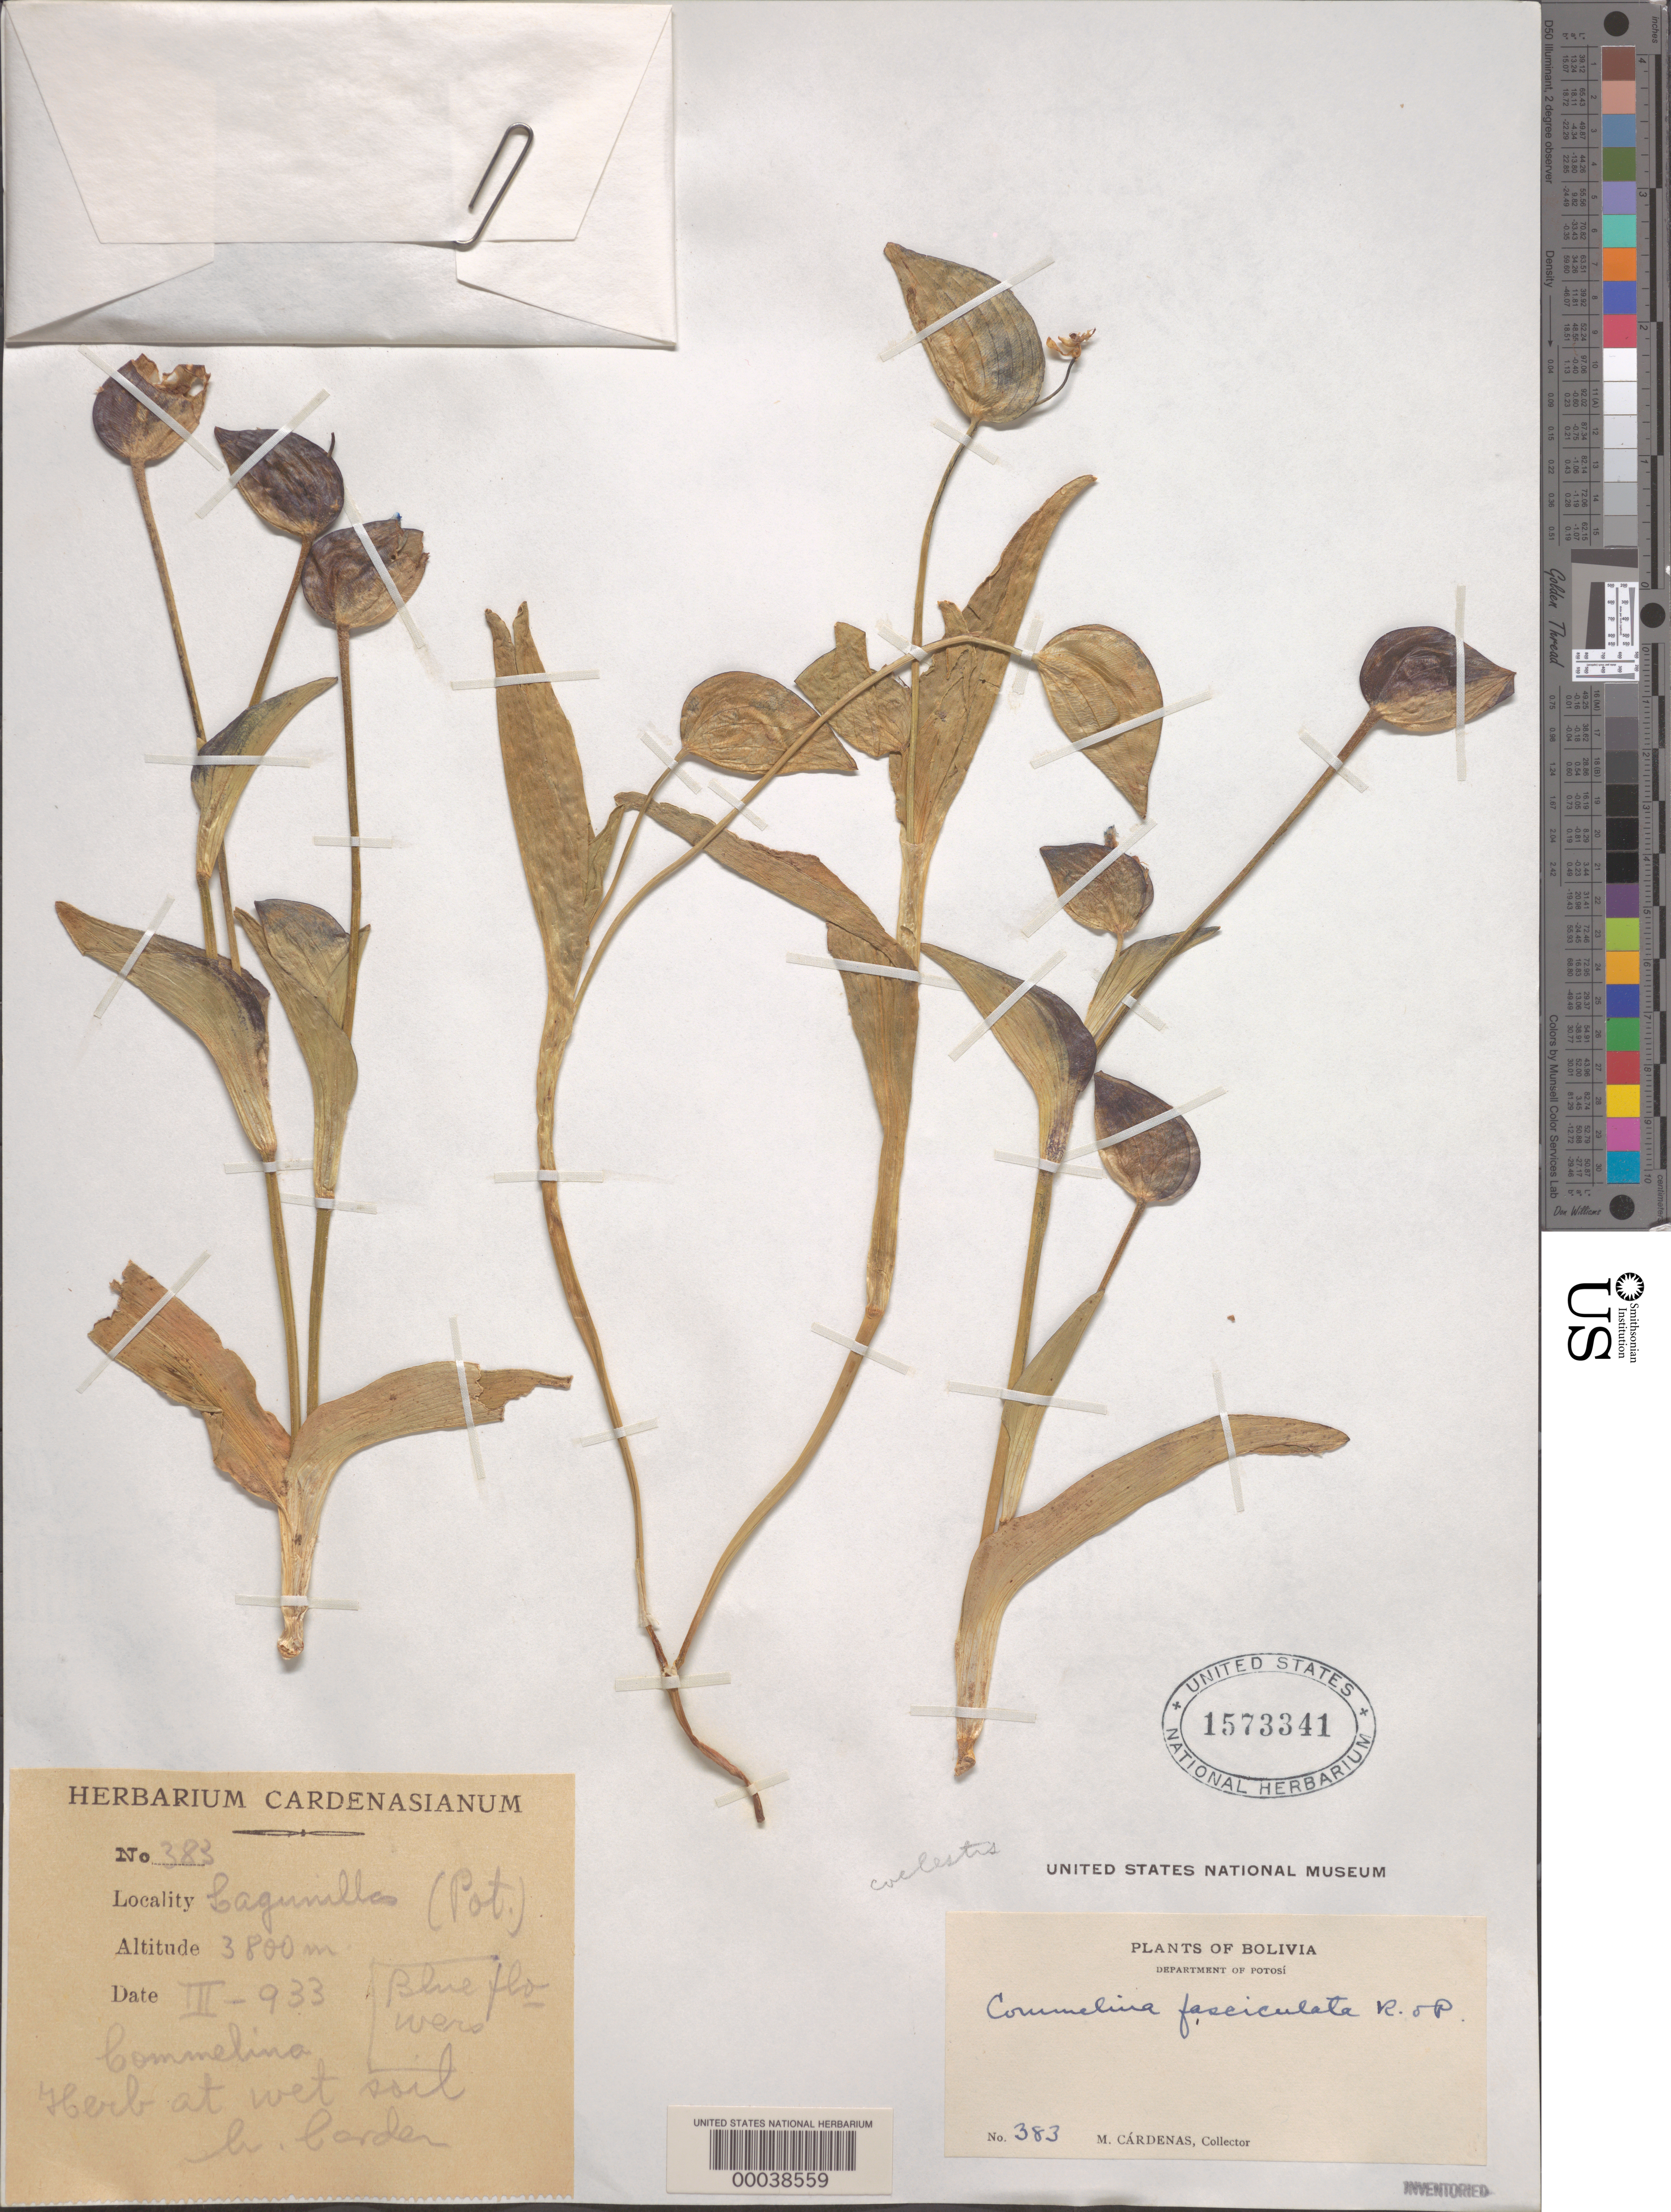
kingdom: Plantae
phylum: Tracheophyta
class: Liliopsida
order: Commelinales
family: Commelinaceae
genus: Commelina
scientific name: Commelina elliptica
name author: Kunth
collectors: M. Cárdenas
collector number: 383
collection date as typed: Mar 1933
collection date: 1933-03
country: Bolivia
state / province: Potosí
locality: Lagunillas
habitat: Wet soil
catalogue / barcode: US 1573341